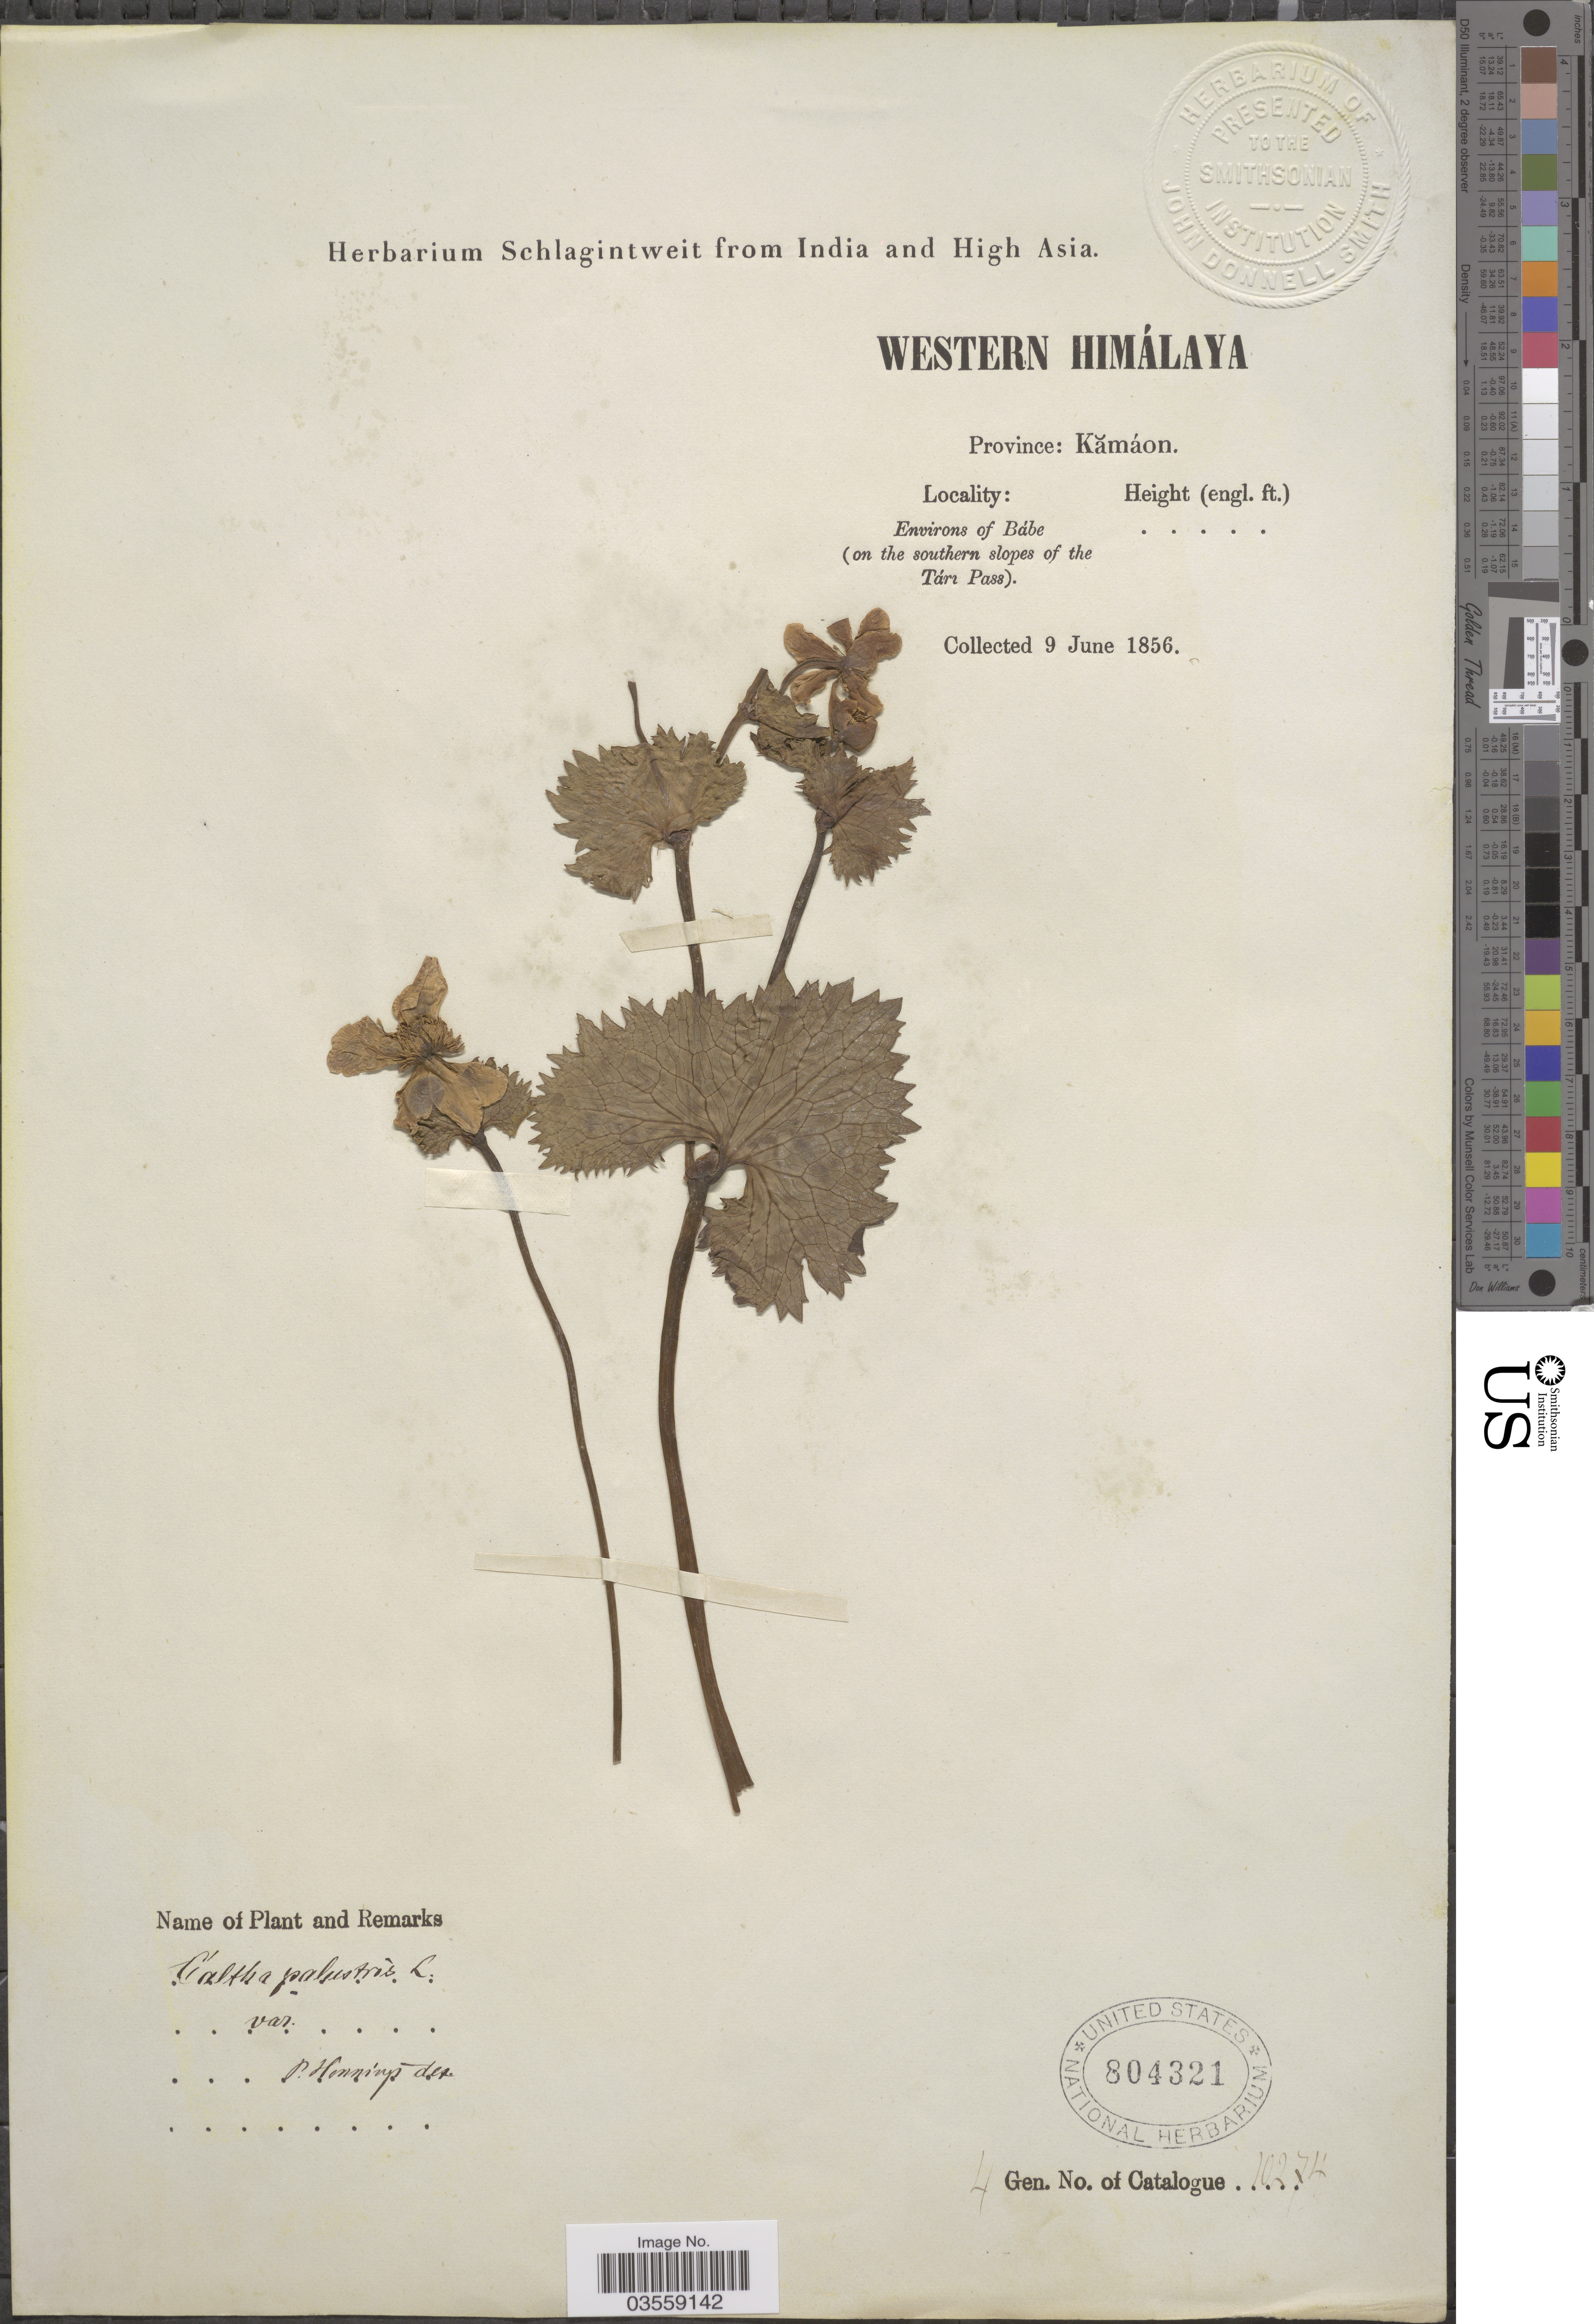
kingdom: Plantae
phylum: Tracheophyta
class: Magnoliopsida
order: Ranunculales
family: Ranunculaceae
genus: Caltha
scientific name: Caltha palustris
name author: L.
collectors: ex herb. Schlagintweit from India and High Asia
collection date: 1856-06-09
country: India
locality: Western Himálaya. Province: Kamáon. Environs of Bábe (on the southern slopes of the Tám Pass).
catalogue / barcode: US 804321